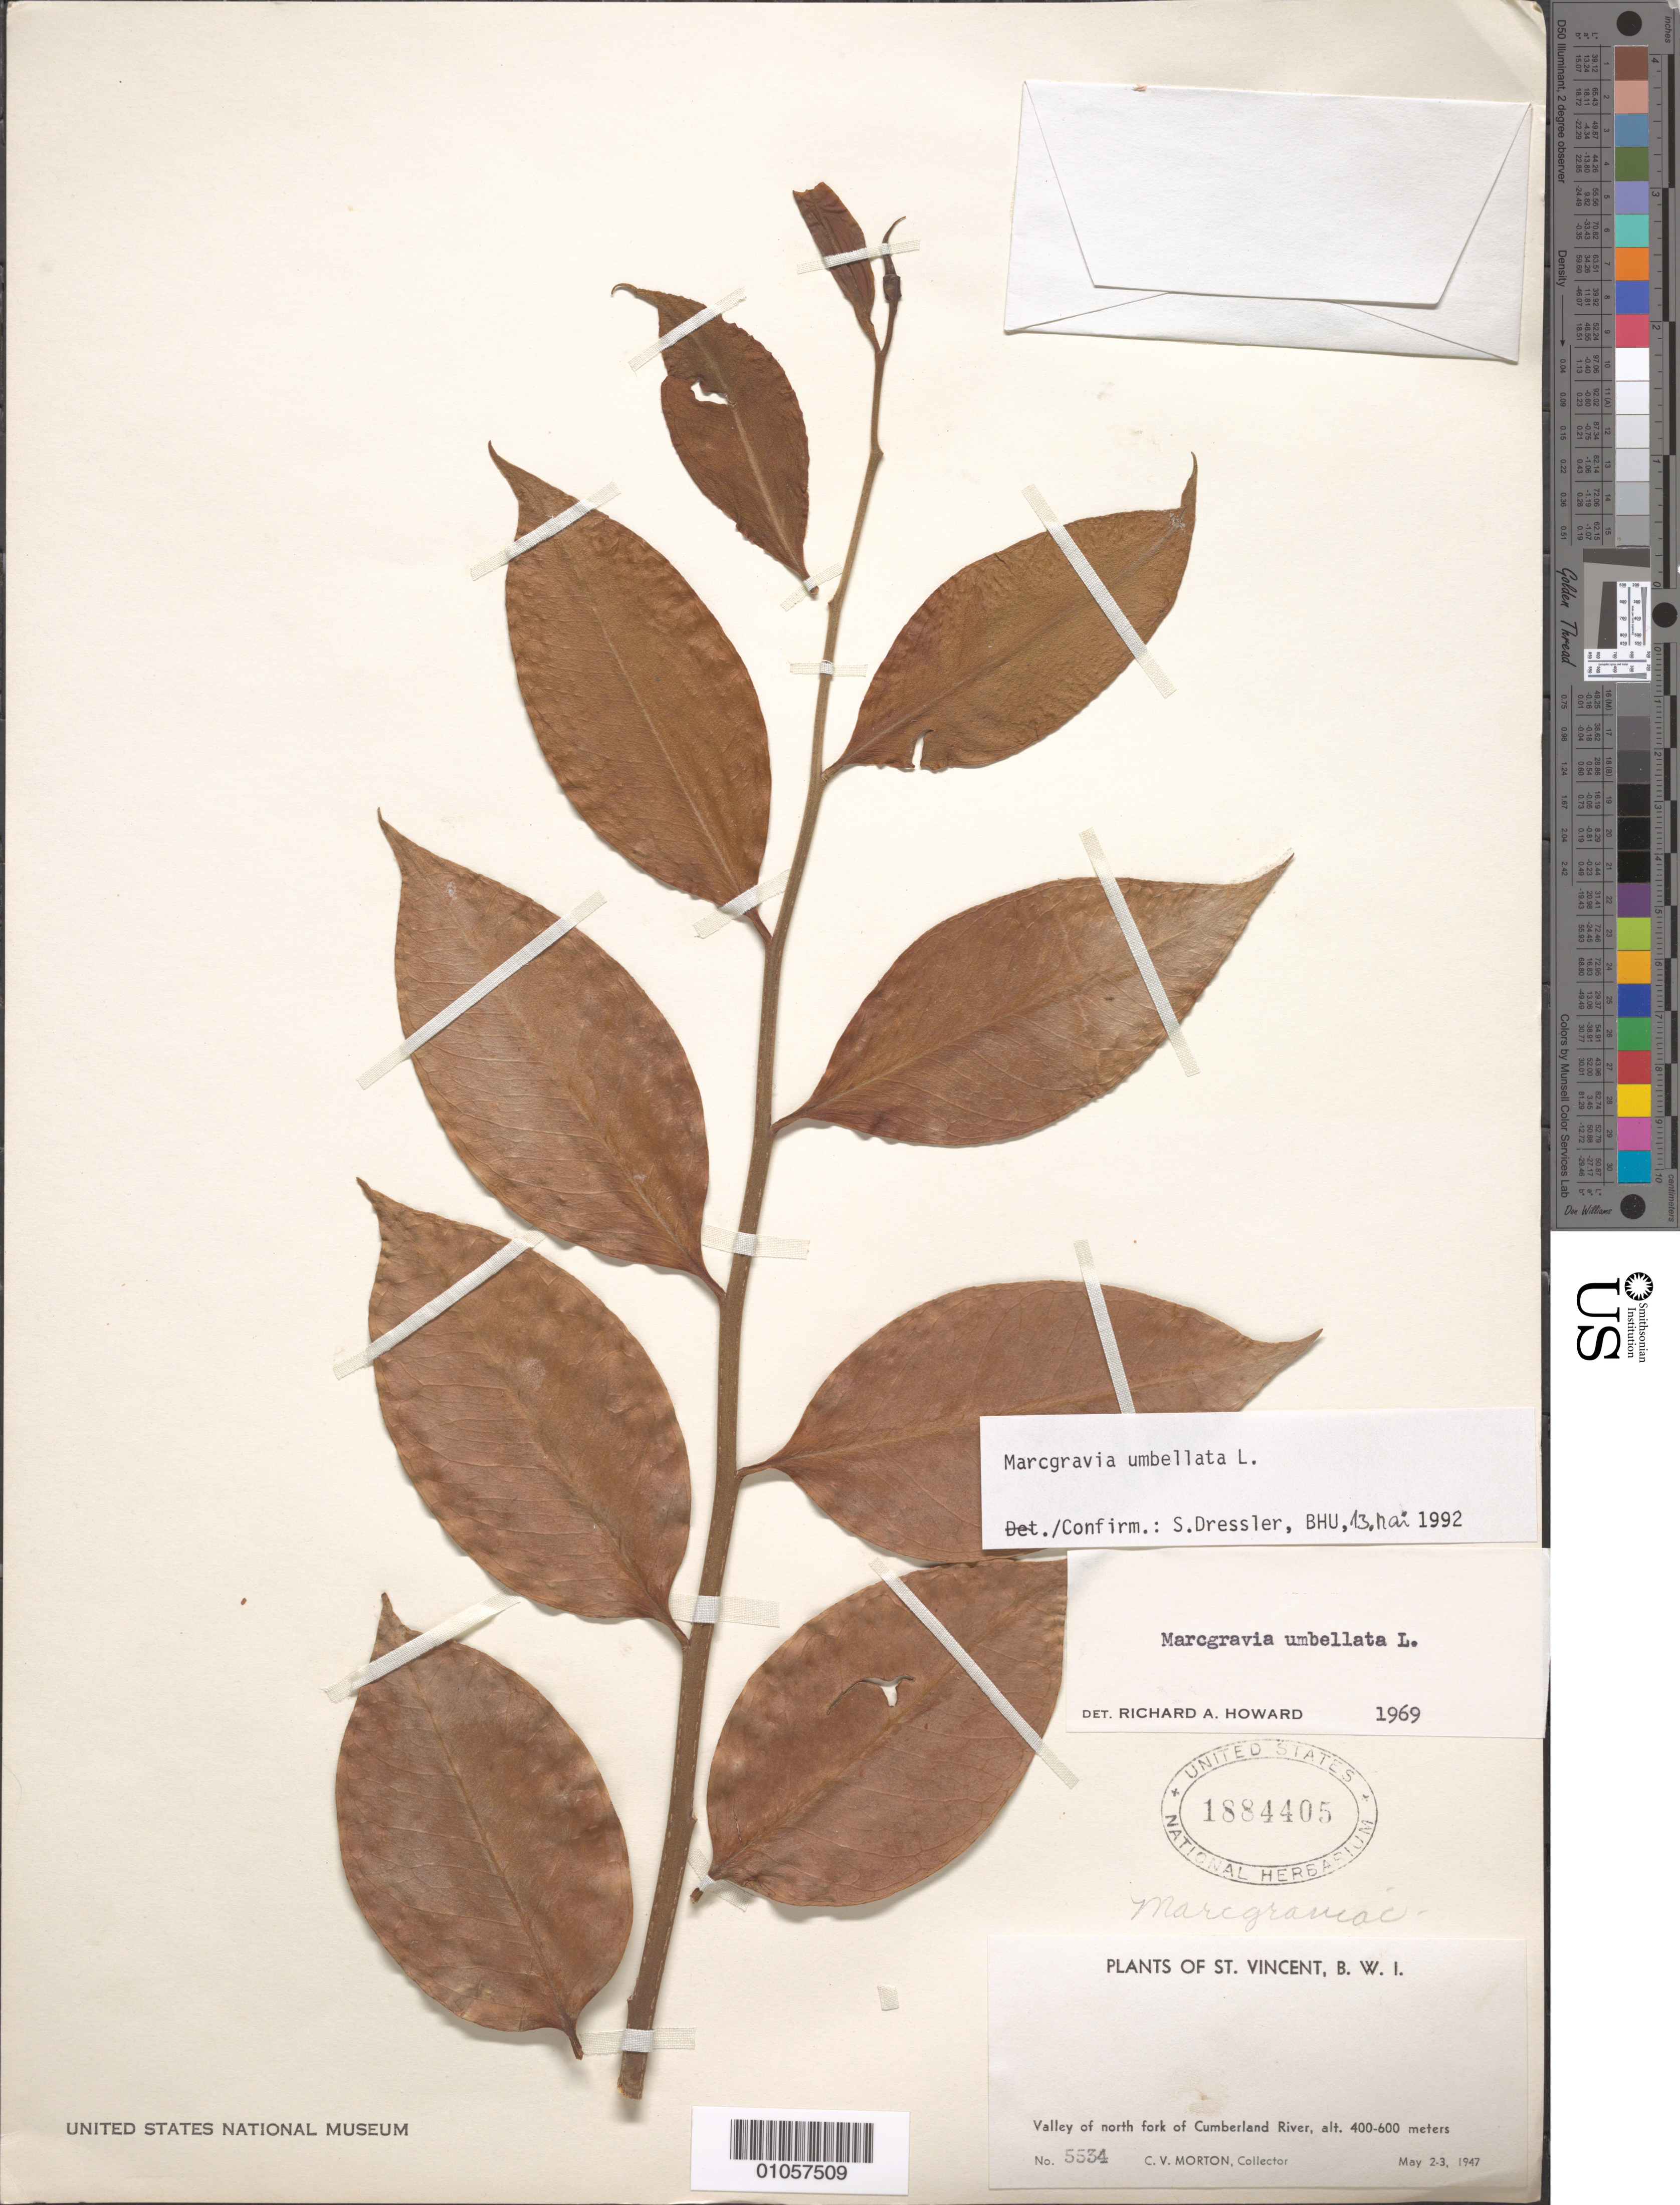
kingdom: Plantae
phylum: Tracheophyta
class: Magnoliopsida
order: Ericales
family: Marcgraviaceae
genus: Marcgravia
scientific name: Marcgravia umbellata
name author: L.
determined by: Dressler, S., (FR), Forschungsinstitut Und Naturmuseum Senckenberg (GERMANY)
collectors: C. V. Morton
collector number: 5534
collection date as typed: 02 May 1947 to 03 May 1947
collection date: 1947-05-02/1947-05-03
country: St. Vincent - Grenadines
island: St. Vincent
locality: Cumberland River, valley of N fork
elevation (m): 400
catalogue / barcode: US 1884405